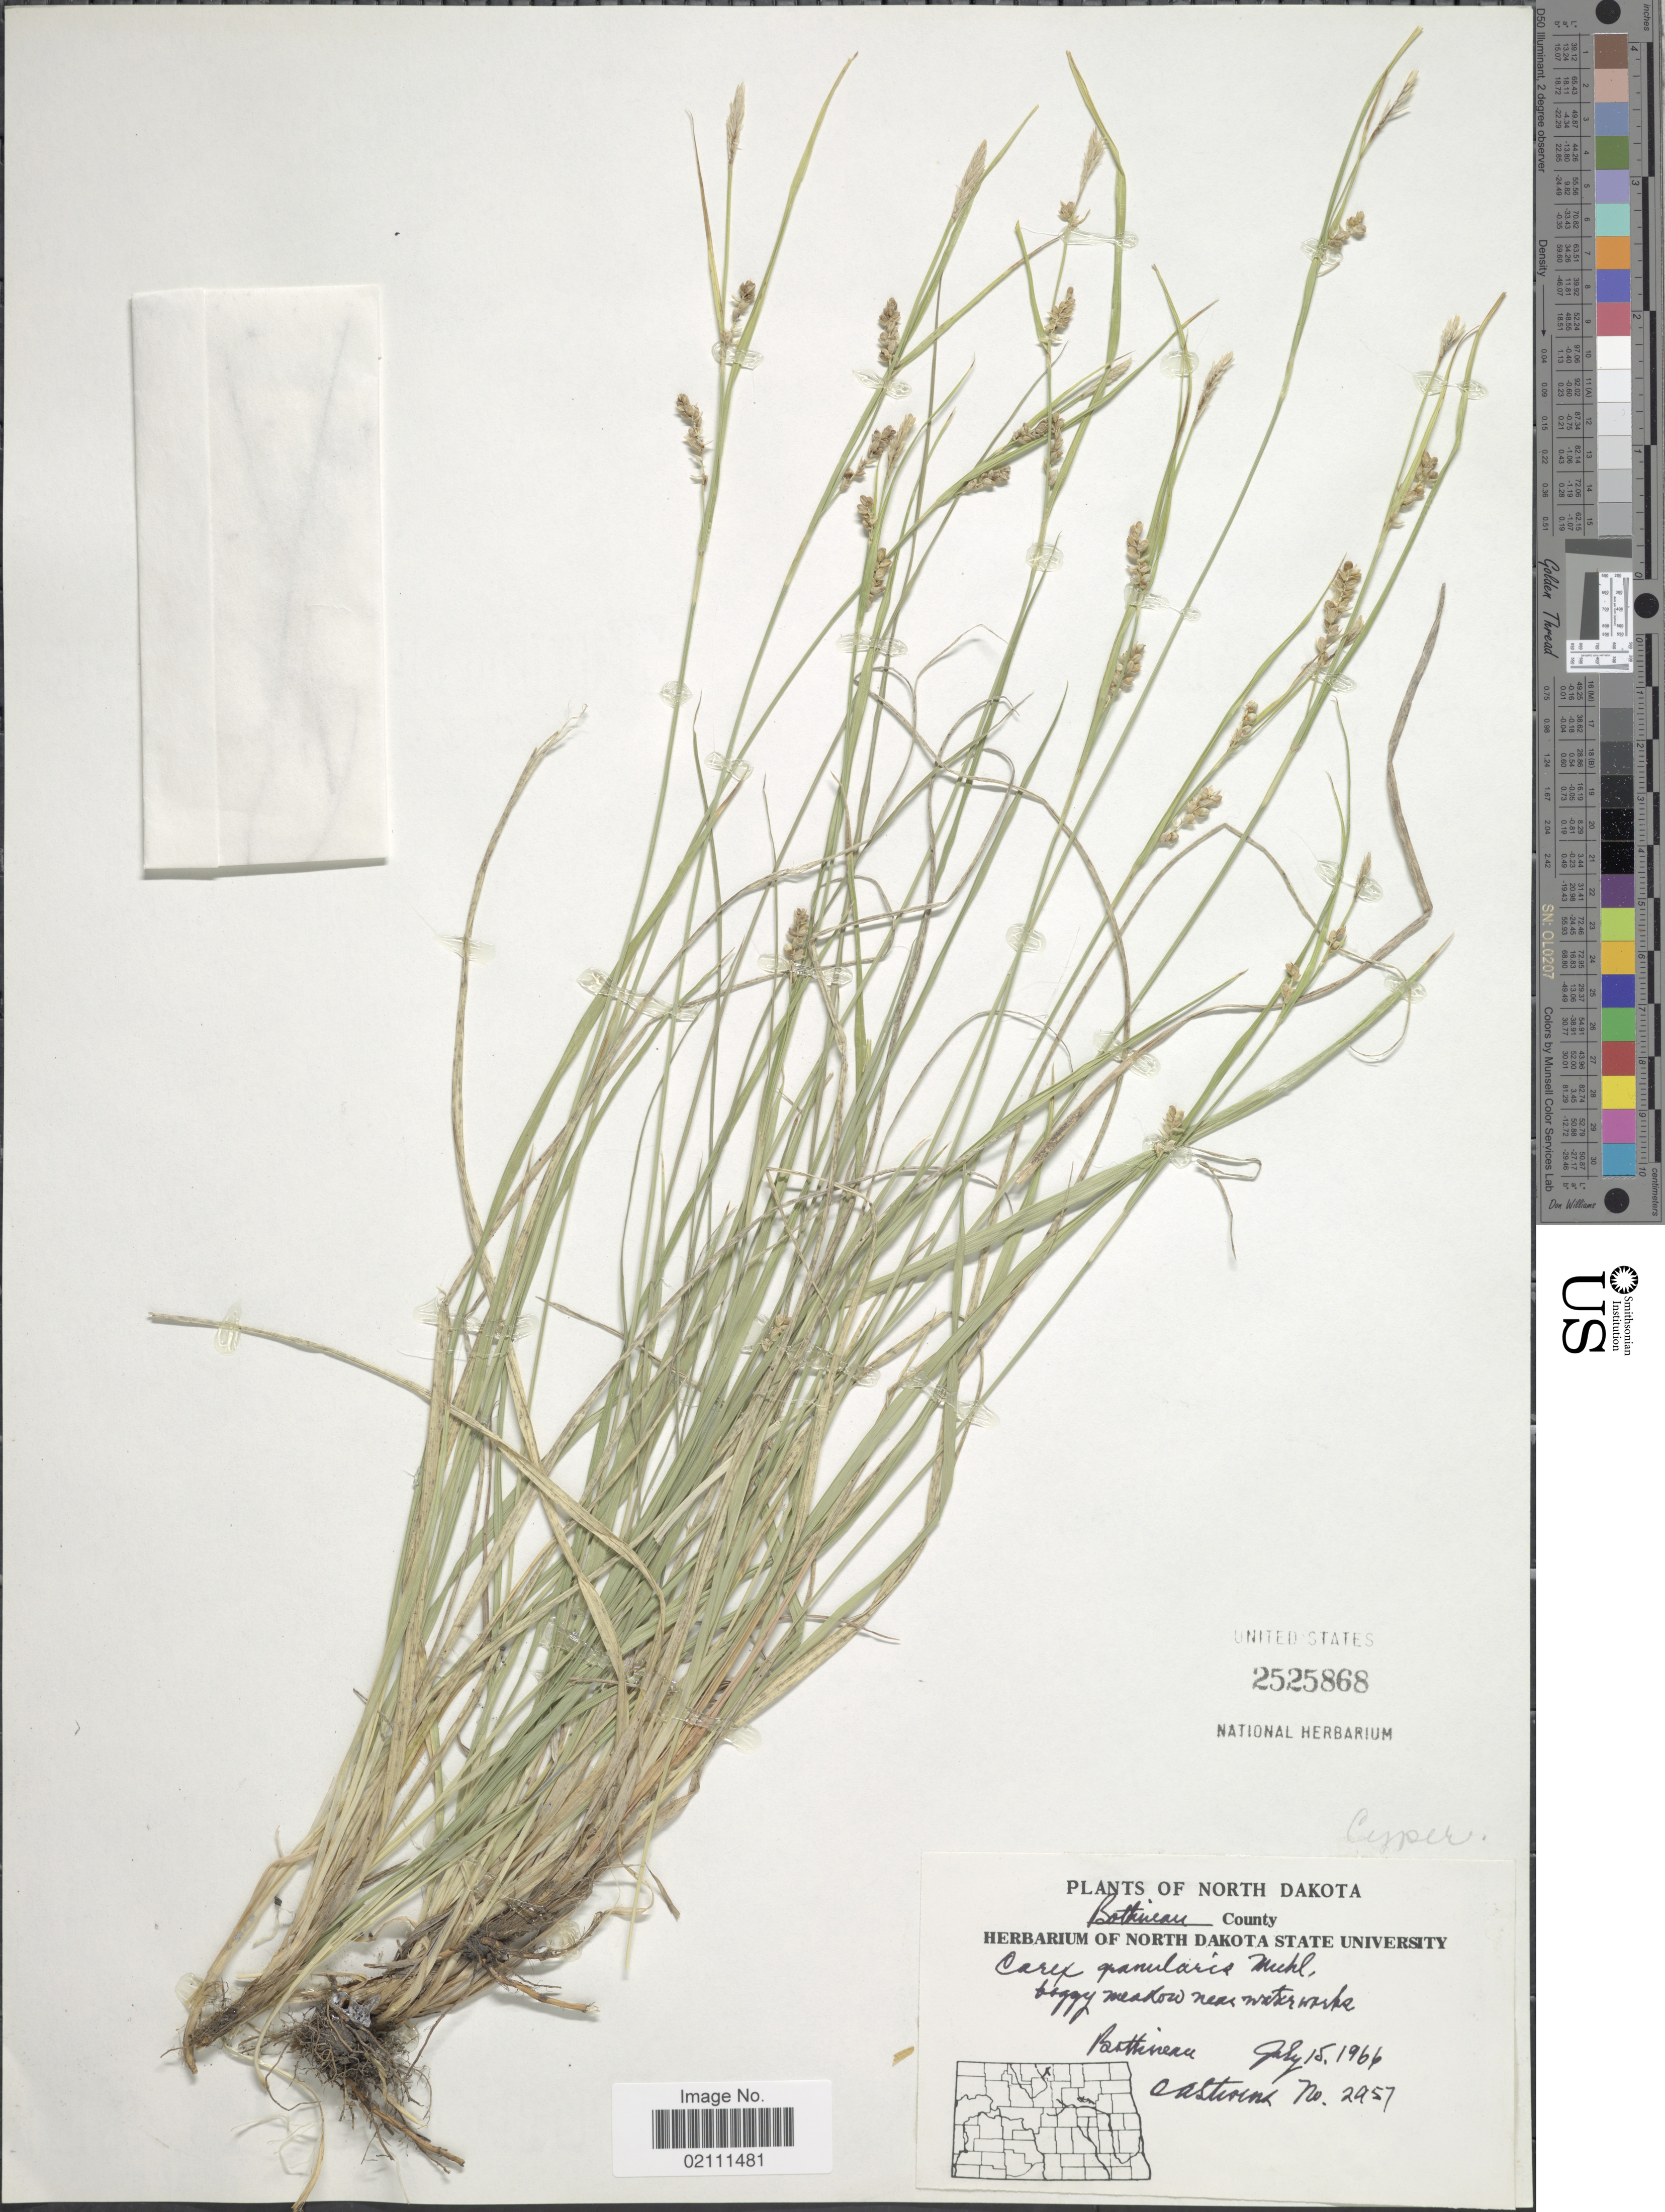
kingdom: Plantae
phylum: Tracheophyta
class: Liliopsida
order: Poales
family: Cyperaceae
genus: Carex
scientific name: Carex granularis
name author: Muhl. ex Willd.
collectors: O. A. Stevens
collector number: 2957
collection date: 1966-07-15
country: United States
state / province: North Dakota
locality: Battineau County, boggy meadow near water marks.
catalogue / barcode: US 2525868